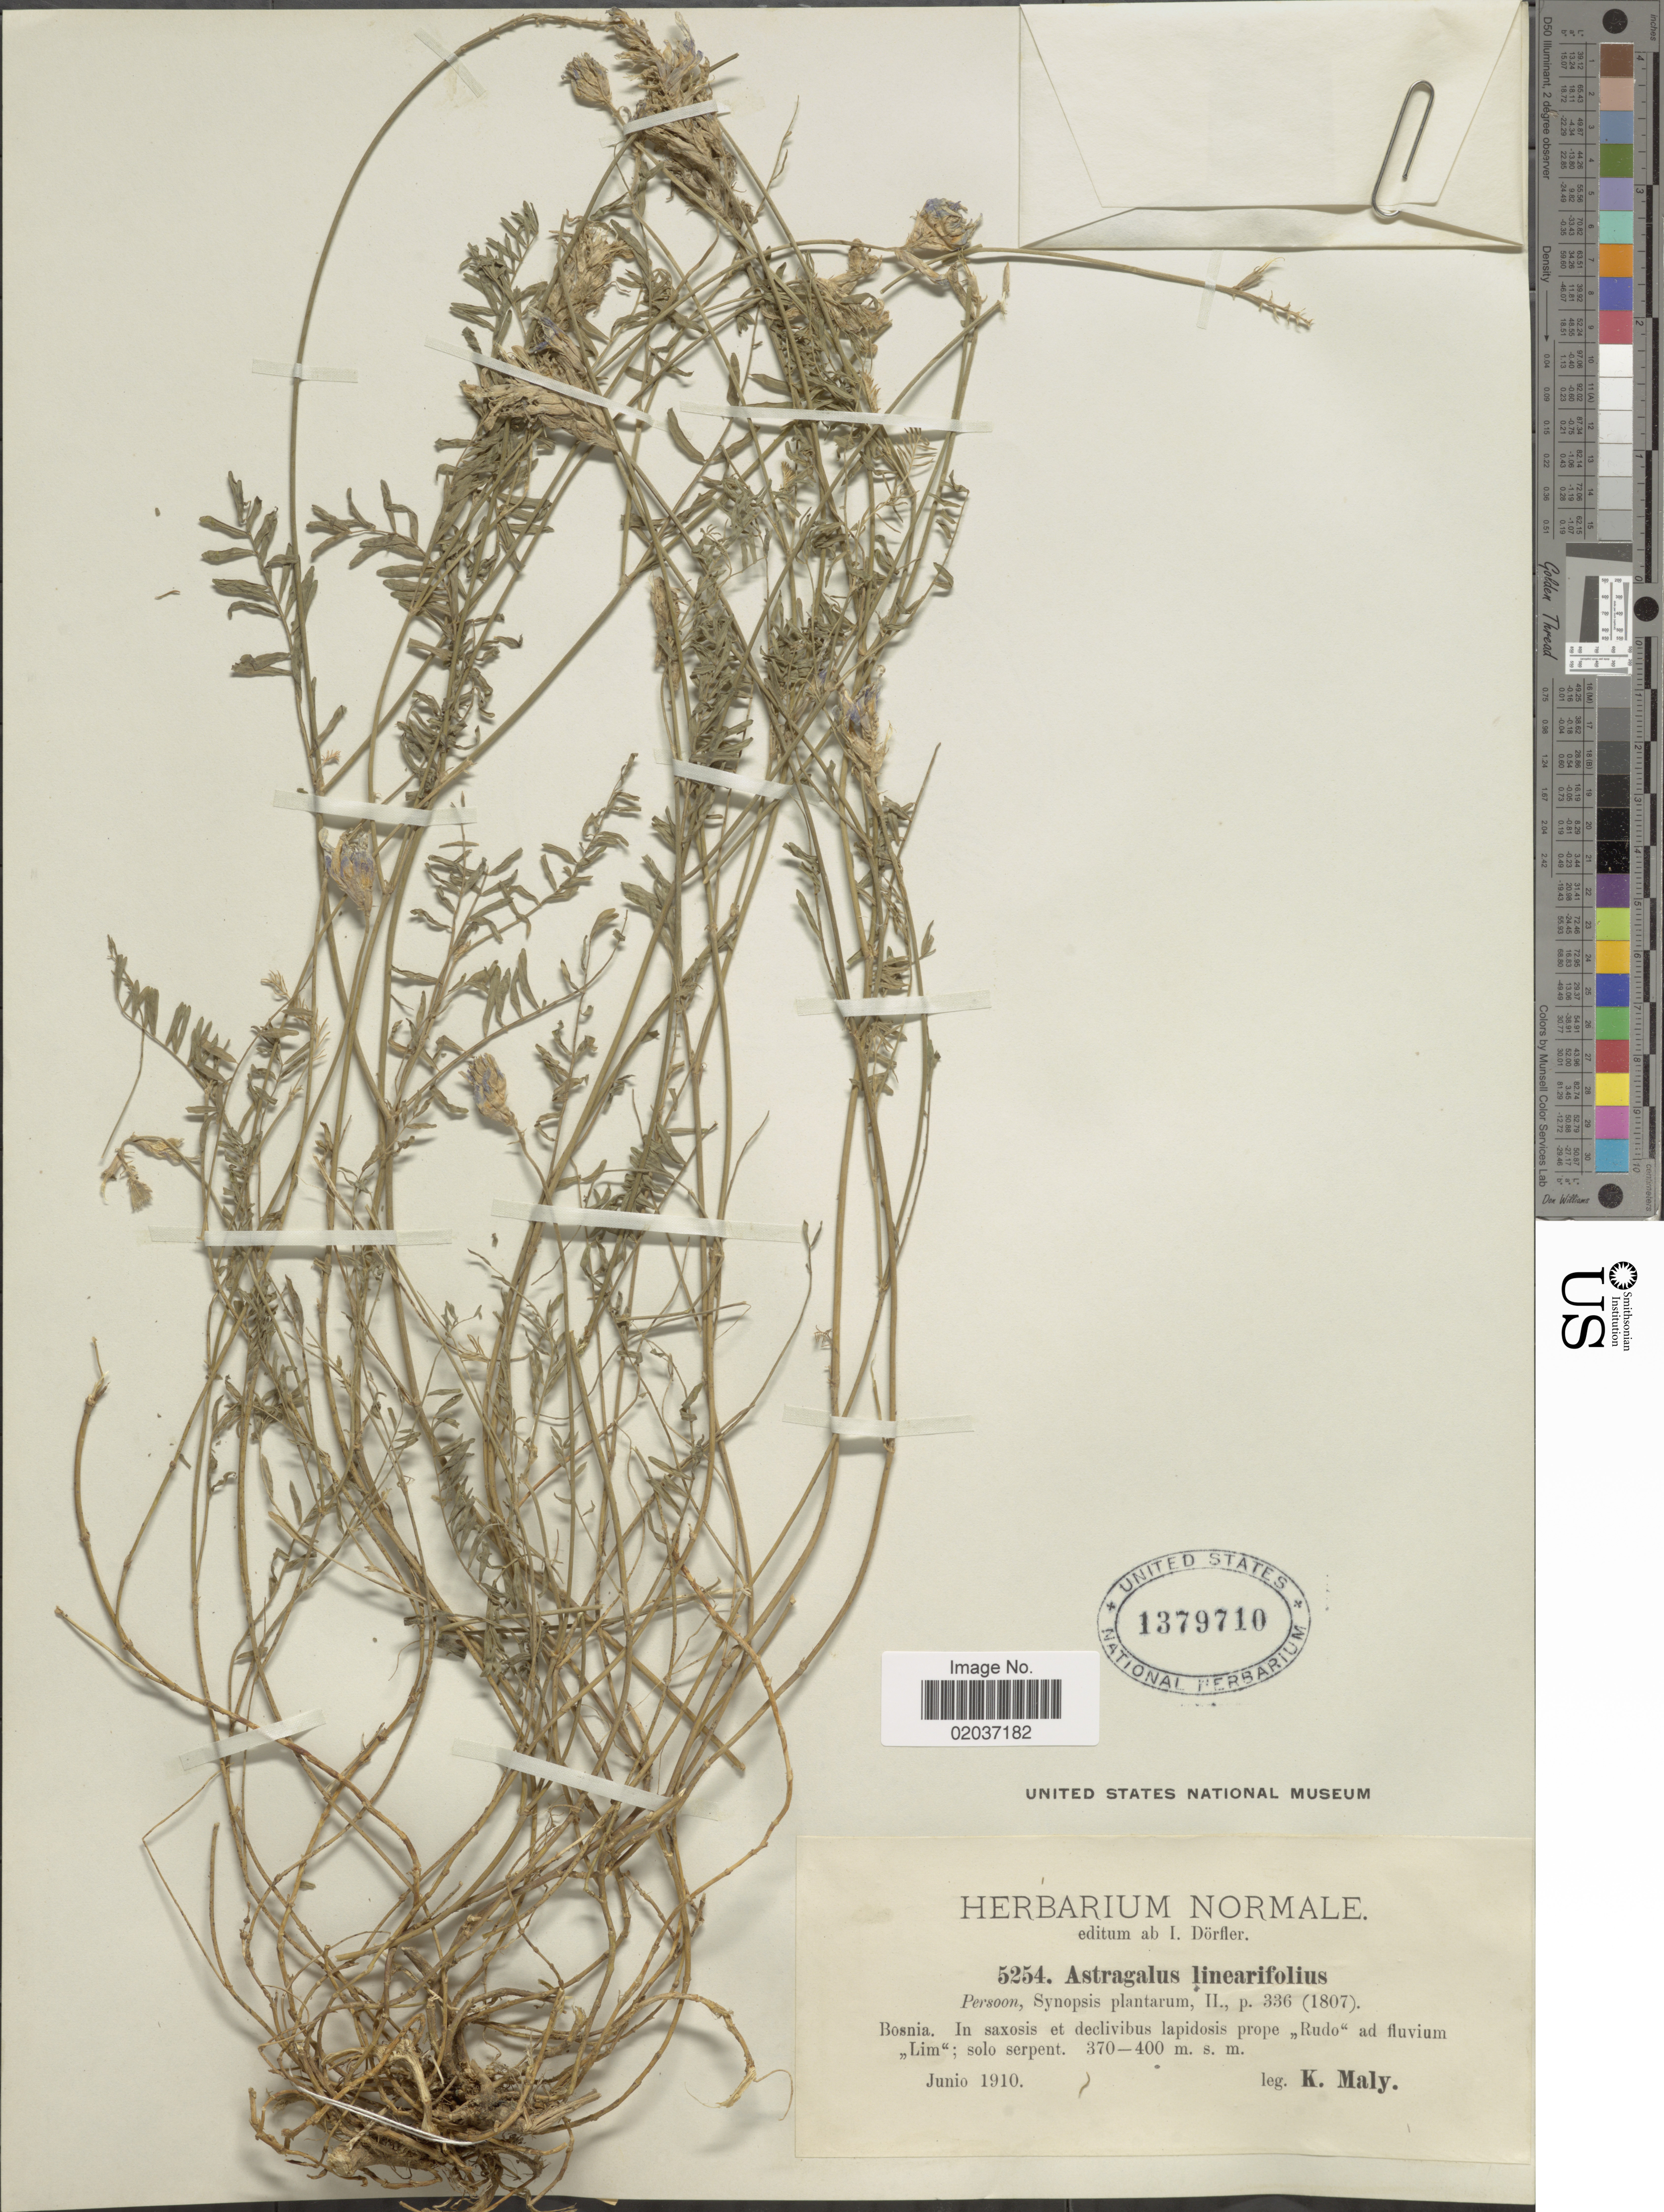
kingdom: Plantae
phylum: Tracheophyta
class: Magnoliopsida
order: Fabales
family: Fabaceae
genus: Astragalus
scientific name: Astragalus linearifolius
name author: Pers.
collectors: K. Malý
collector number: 5254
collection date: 1910-06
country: Bosnia and Herzegovina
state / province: Federation of B&H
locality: Bosnia. In saxosis et declivibus lapidosis prope Rudo ad fluvium Lim; solo serpent.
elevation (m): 370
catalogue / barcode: US 1379710